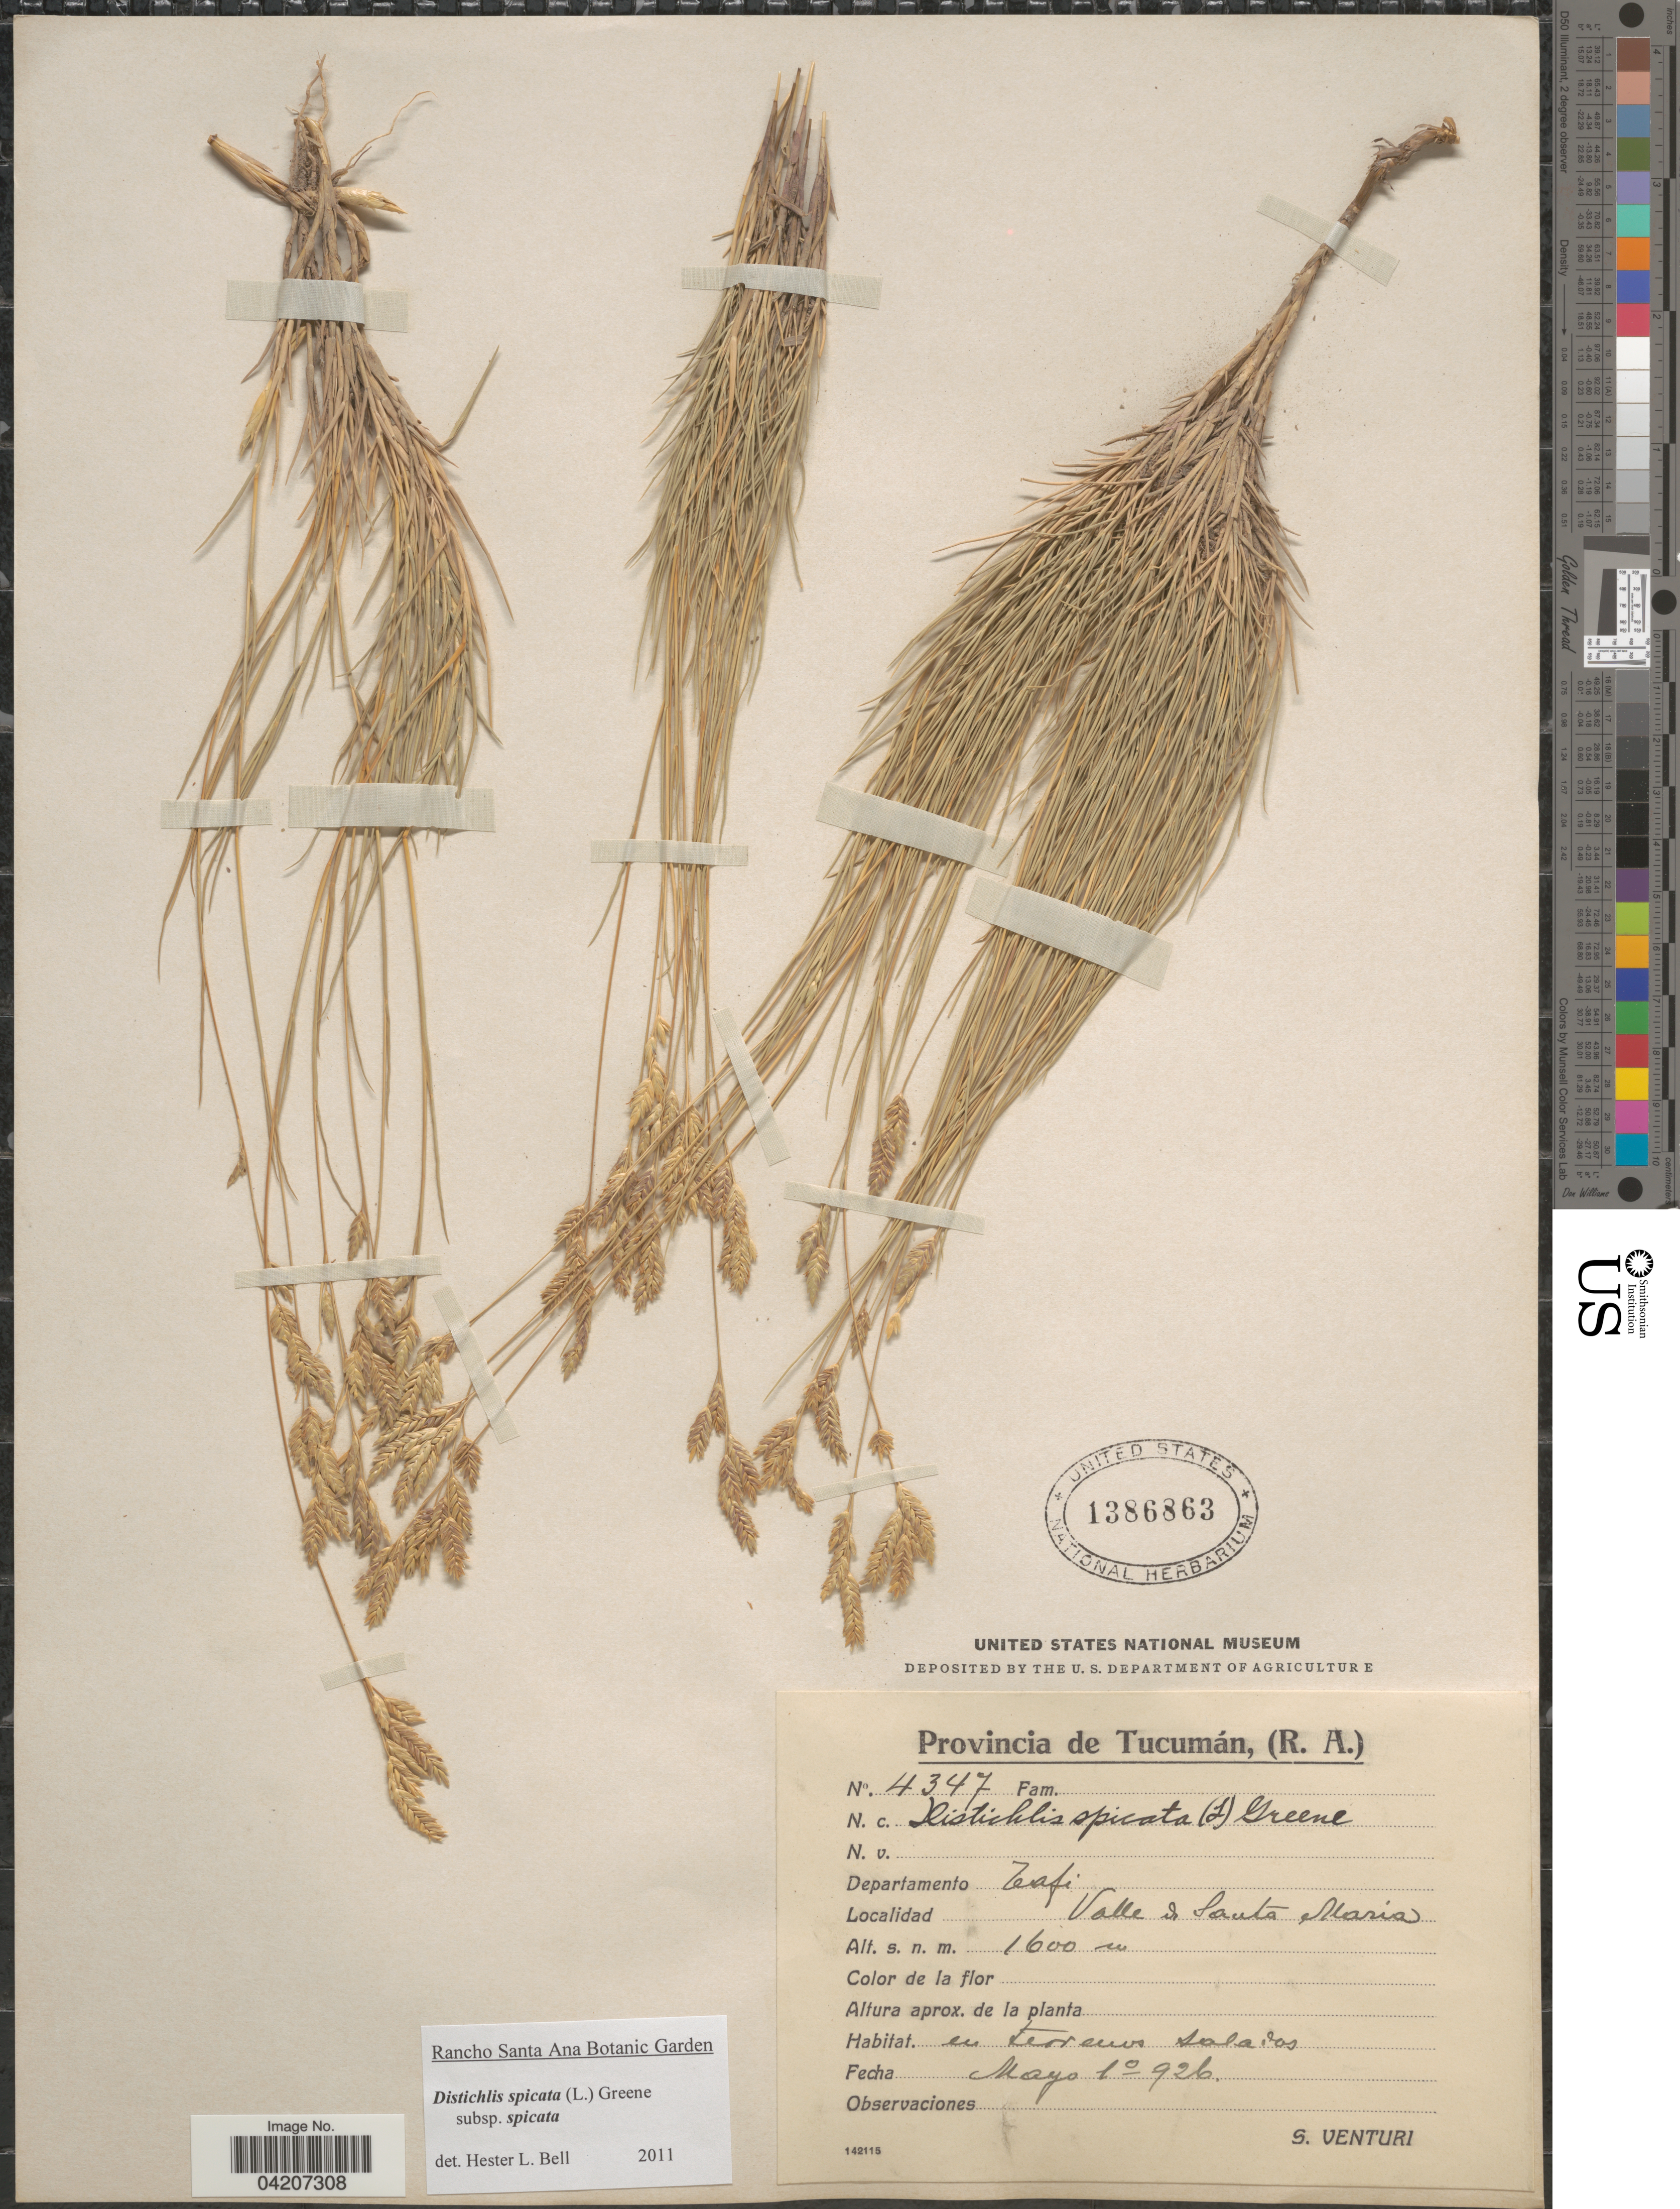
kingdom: Plantae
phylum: Tracheophyta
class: Liliopsida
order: Poales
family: Poaceae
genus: Distichlis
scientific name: Distichlis spicata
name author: (L.) Greene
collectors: S. Venturi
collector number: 4347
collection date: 1926-05-01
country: Argentina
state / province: Tucuman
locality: Departamento Tafi. Valle de Santa Maria.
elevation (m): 1600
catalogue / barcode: US 1386863